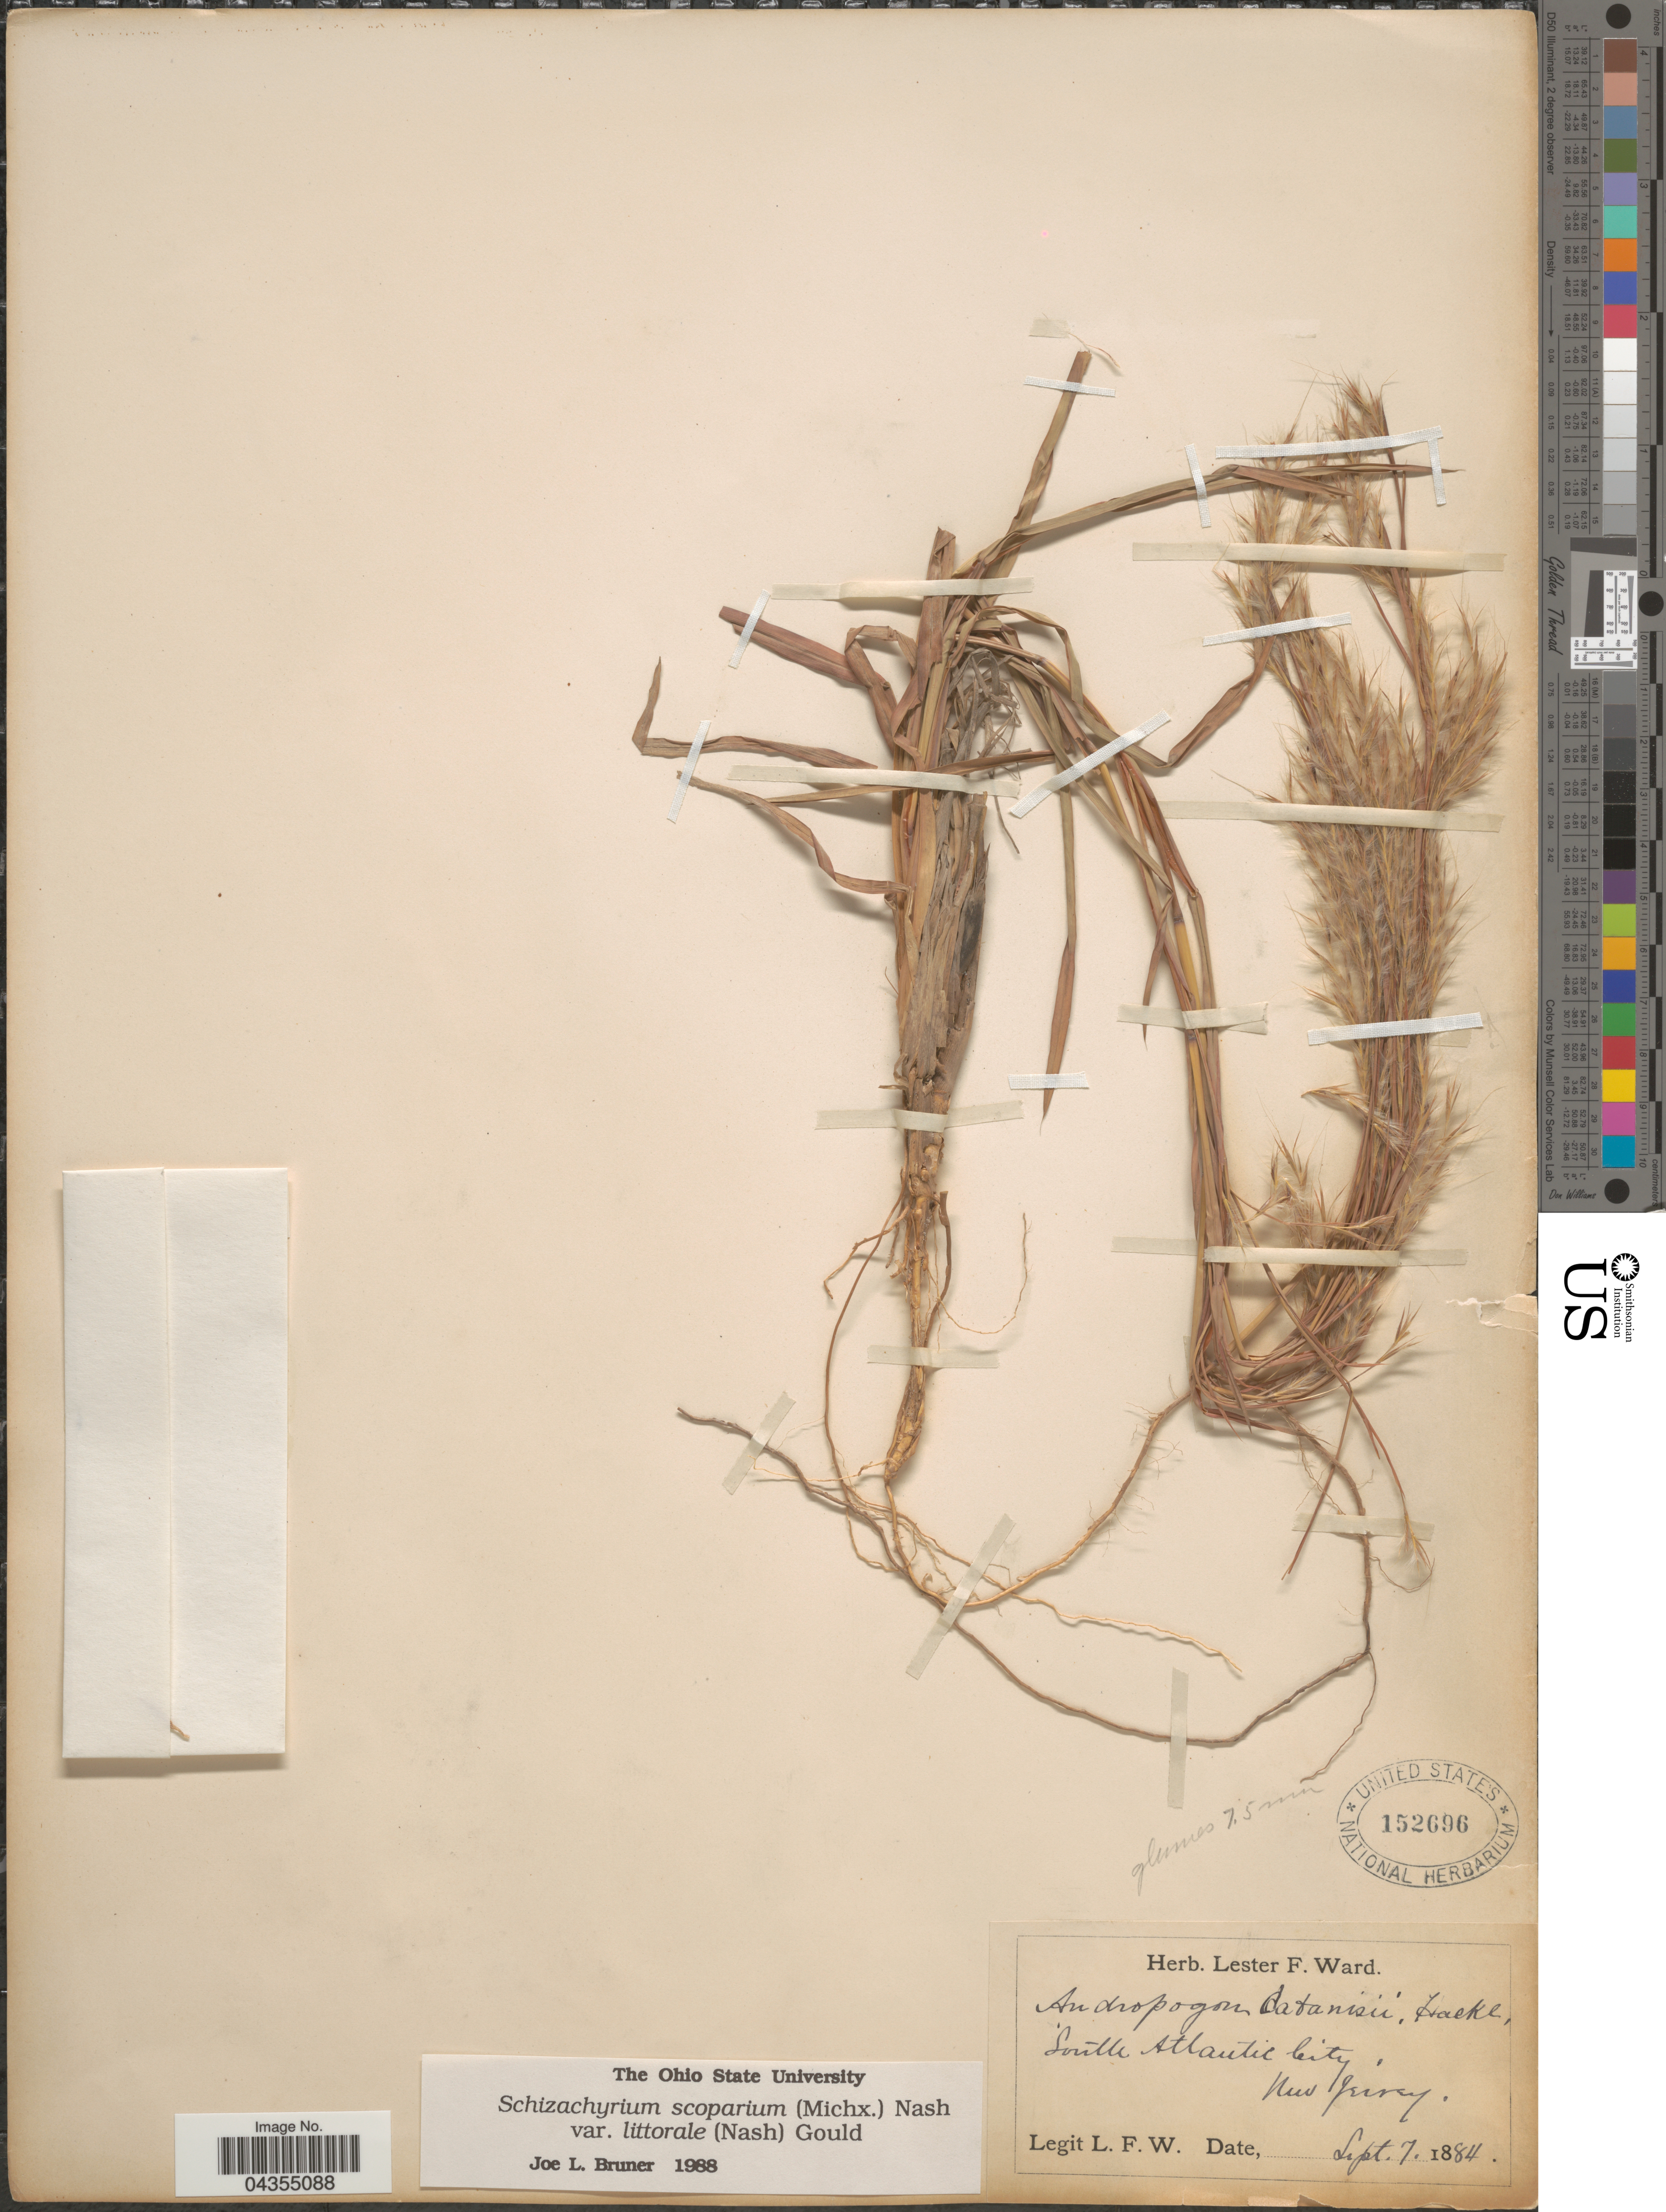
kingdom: Plantae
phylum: Tracheophyta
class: Liliopsida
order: Poales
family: Poaceae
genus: Schizachyrium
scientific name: Schizachyrium scoparium var. littorale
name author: (Nash) Gould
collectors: L. F. Ward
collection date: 1884-09-07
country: United States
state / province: New Jersey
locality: South Atlantic City.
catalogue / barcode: US 152696